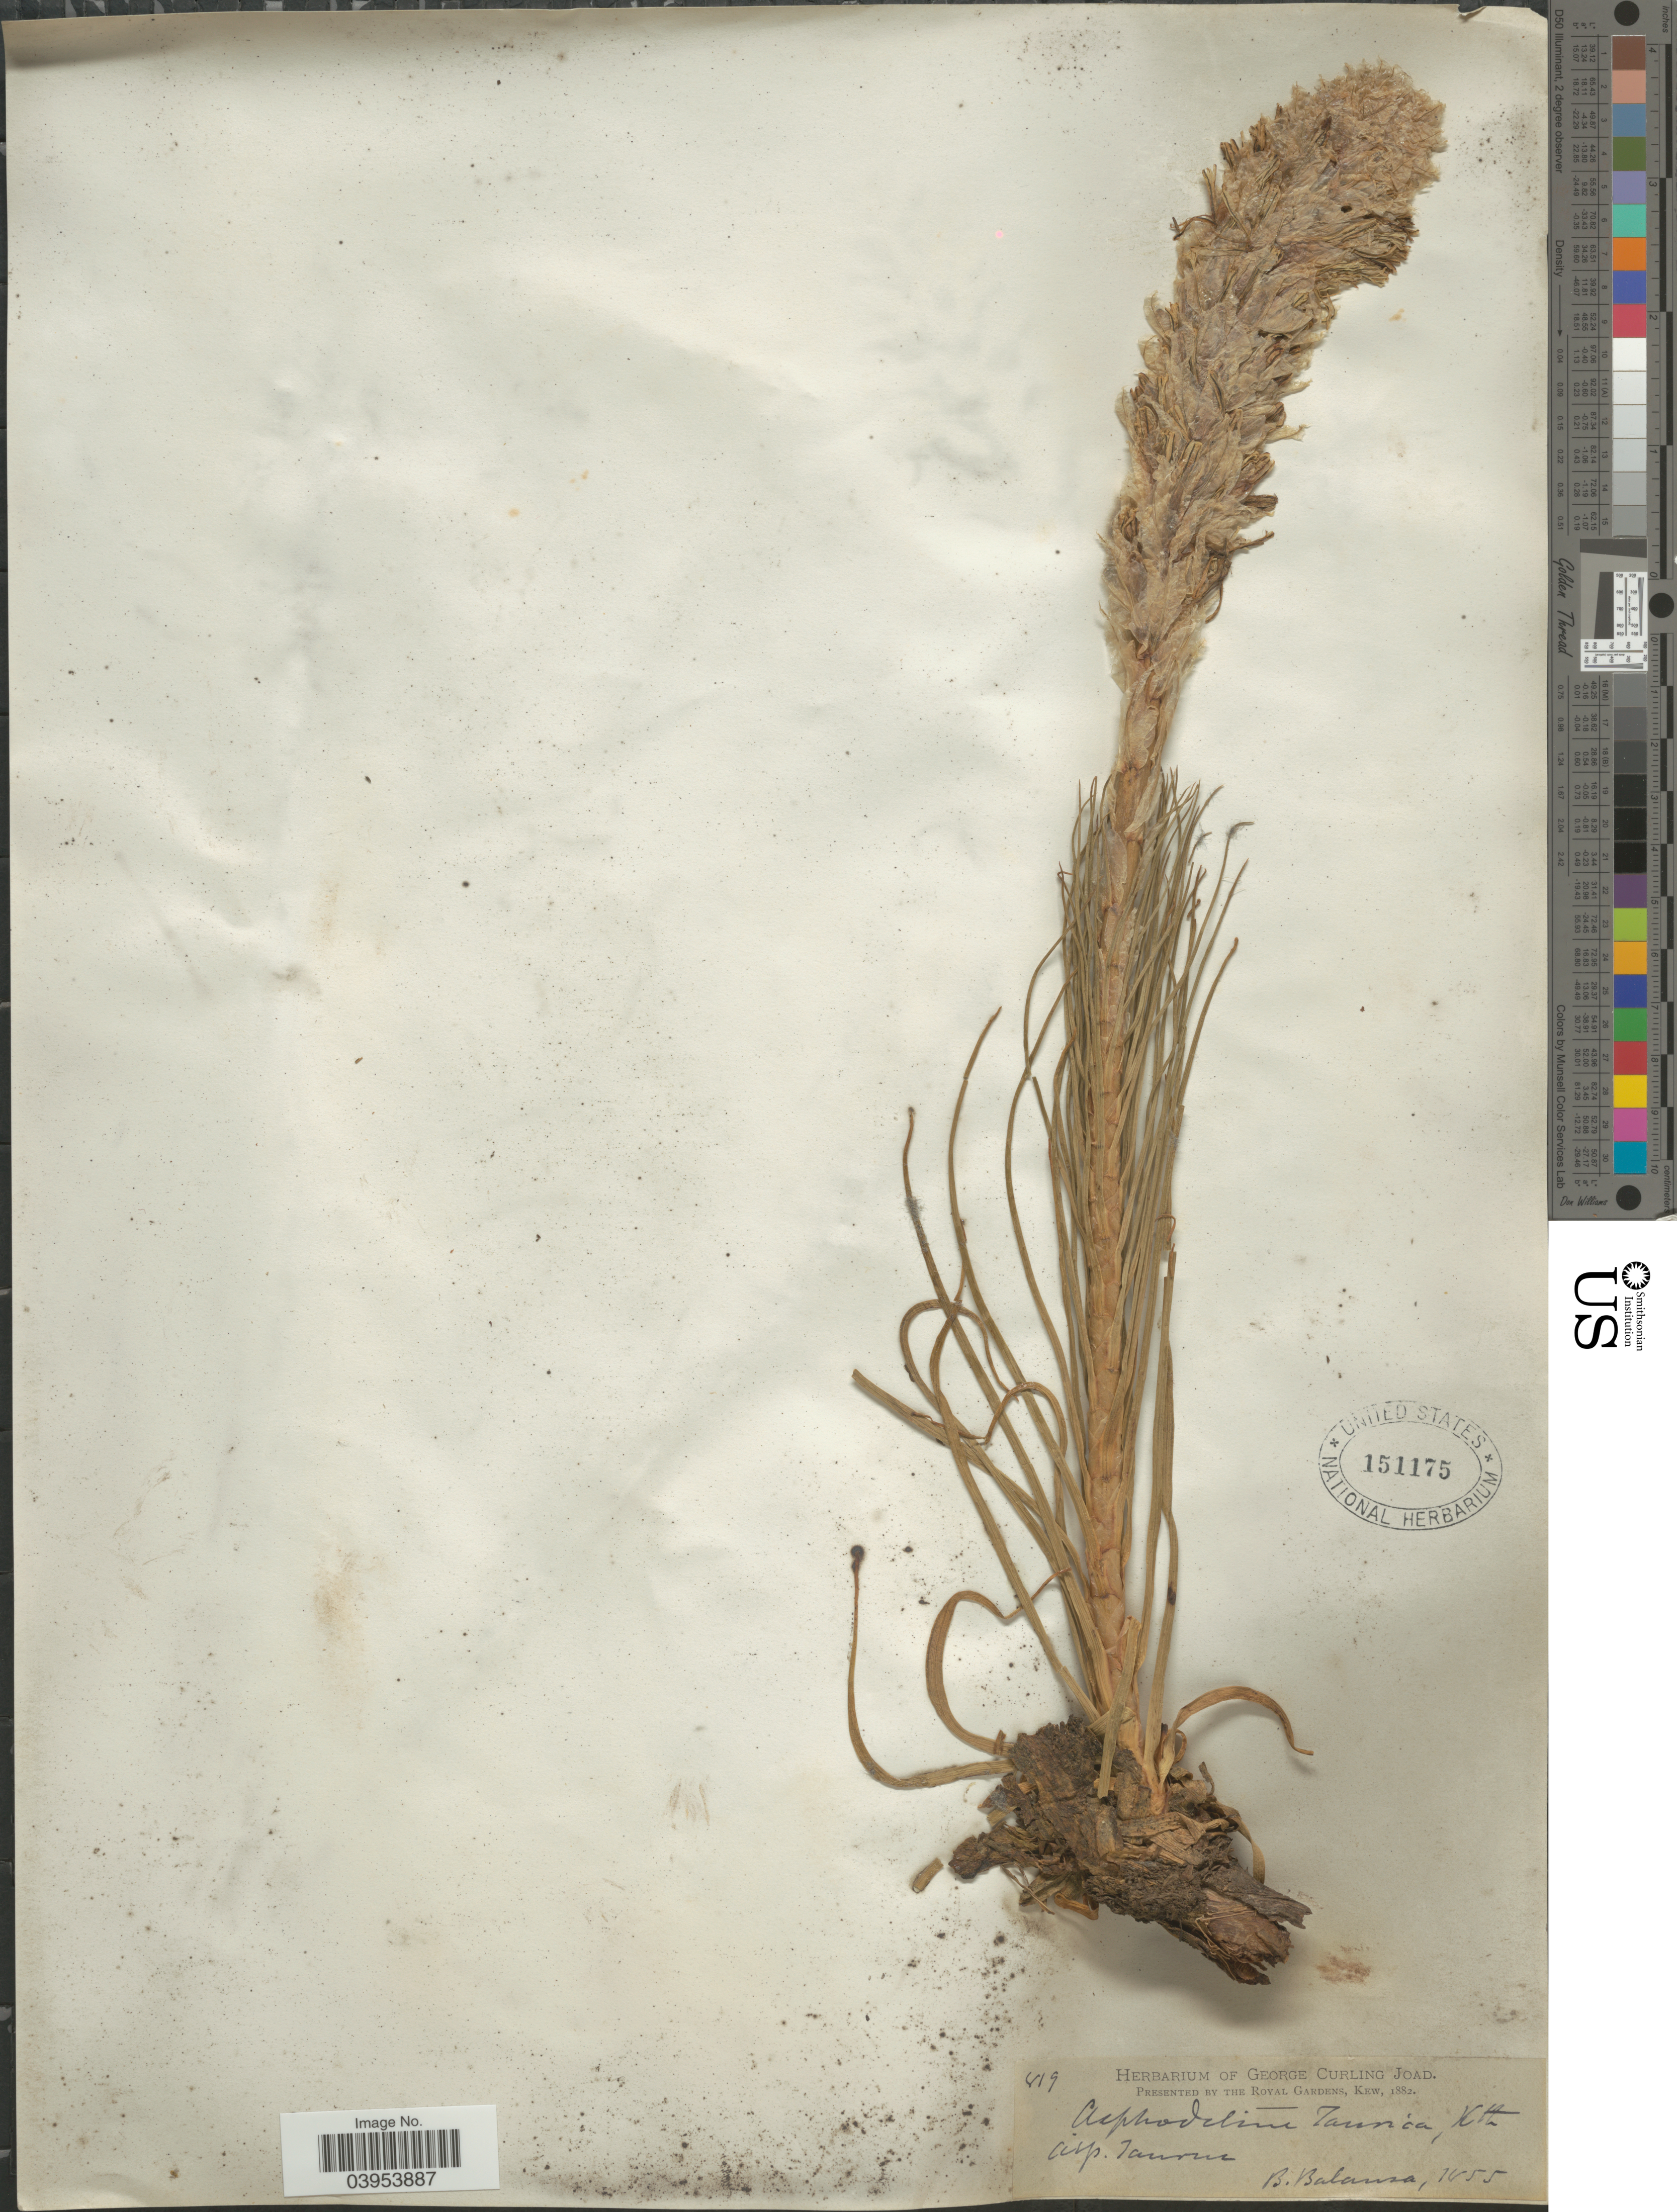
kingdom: Plantae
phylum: Tracheophyta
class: Liliopsida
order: Asparagales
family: Asphodelaceae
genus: Asphodeline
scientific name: Asphodeline taurica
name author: (Pall.) Endl.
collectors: B. Balansa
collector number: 819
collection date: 1855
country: Turkey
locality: Alp. Taurus.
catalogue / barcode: US 151175